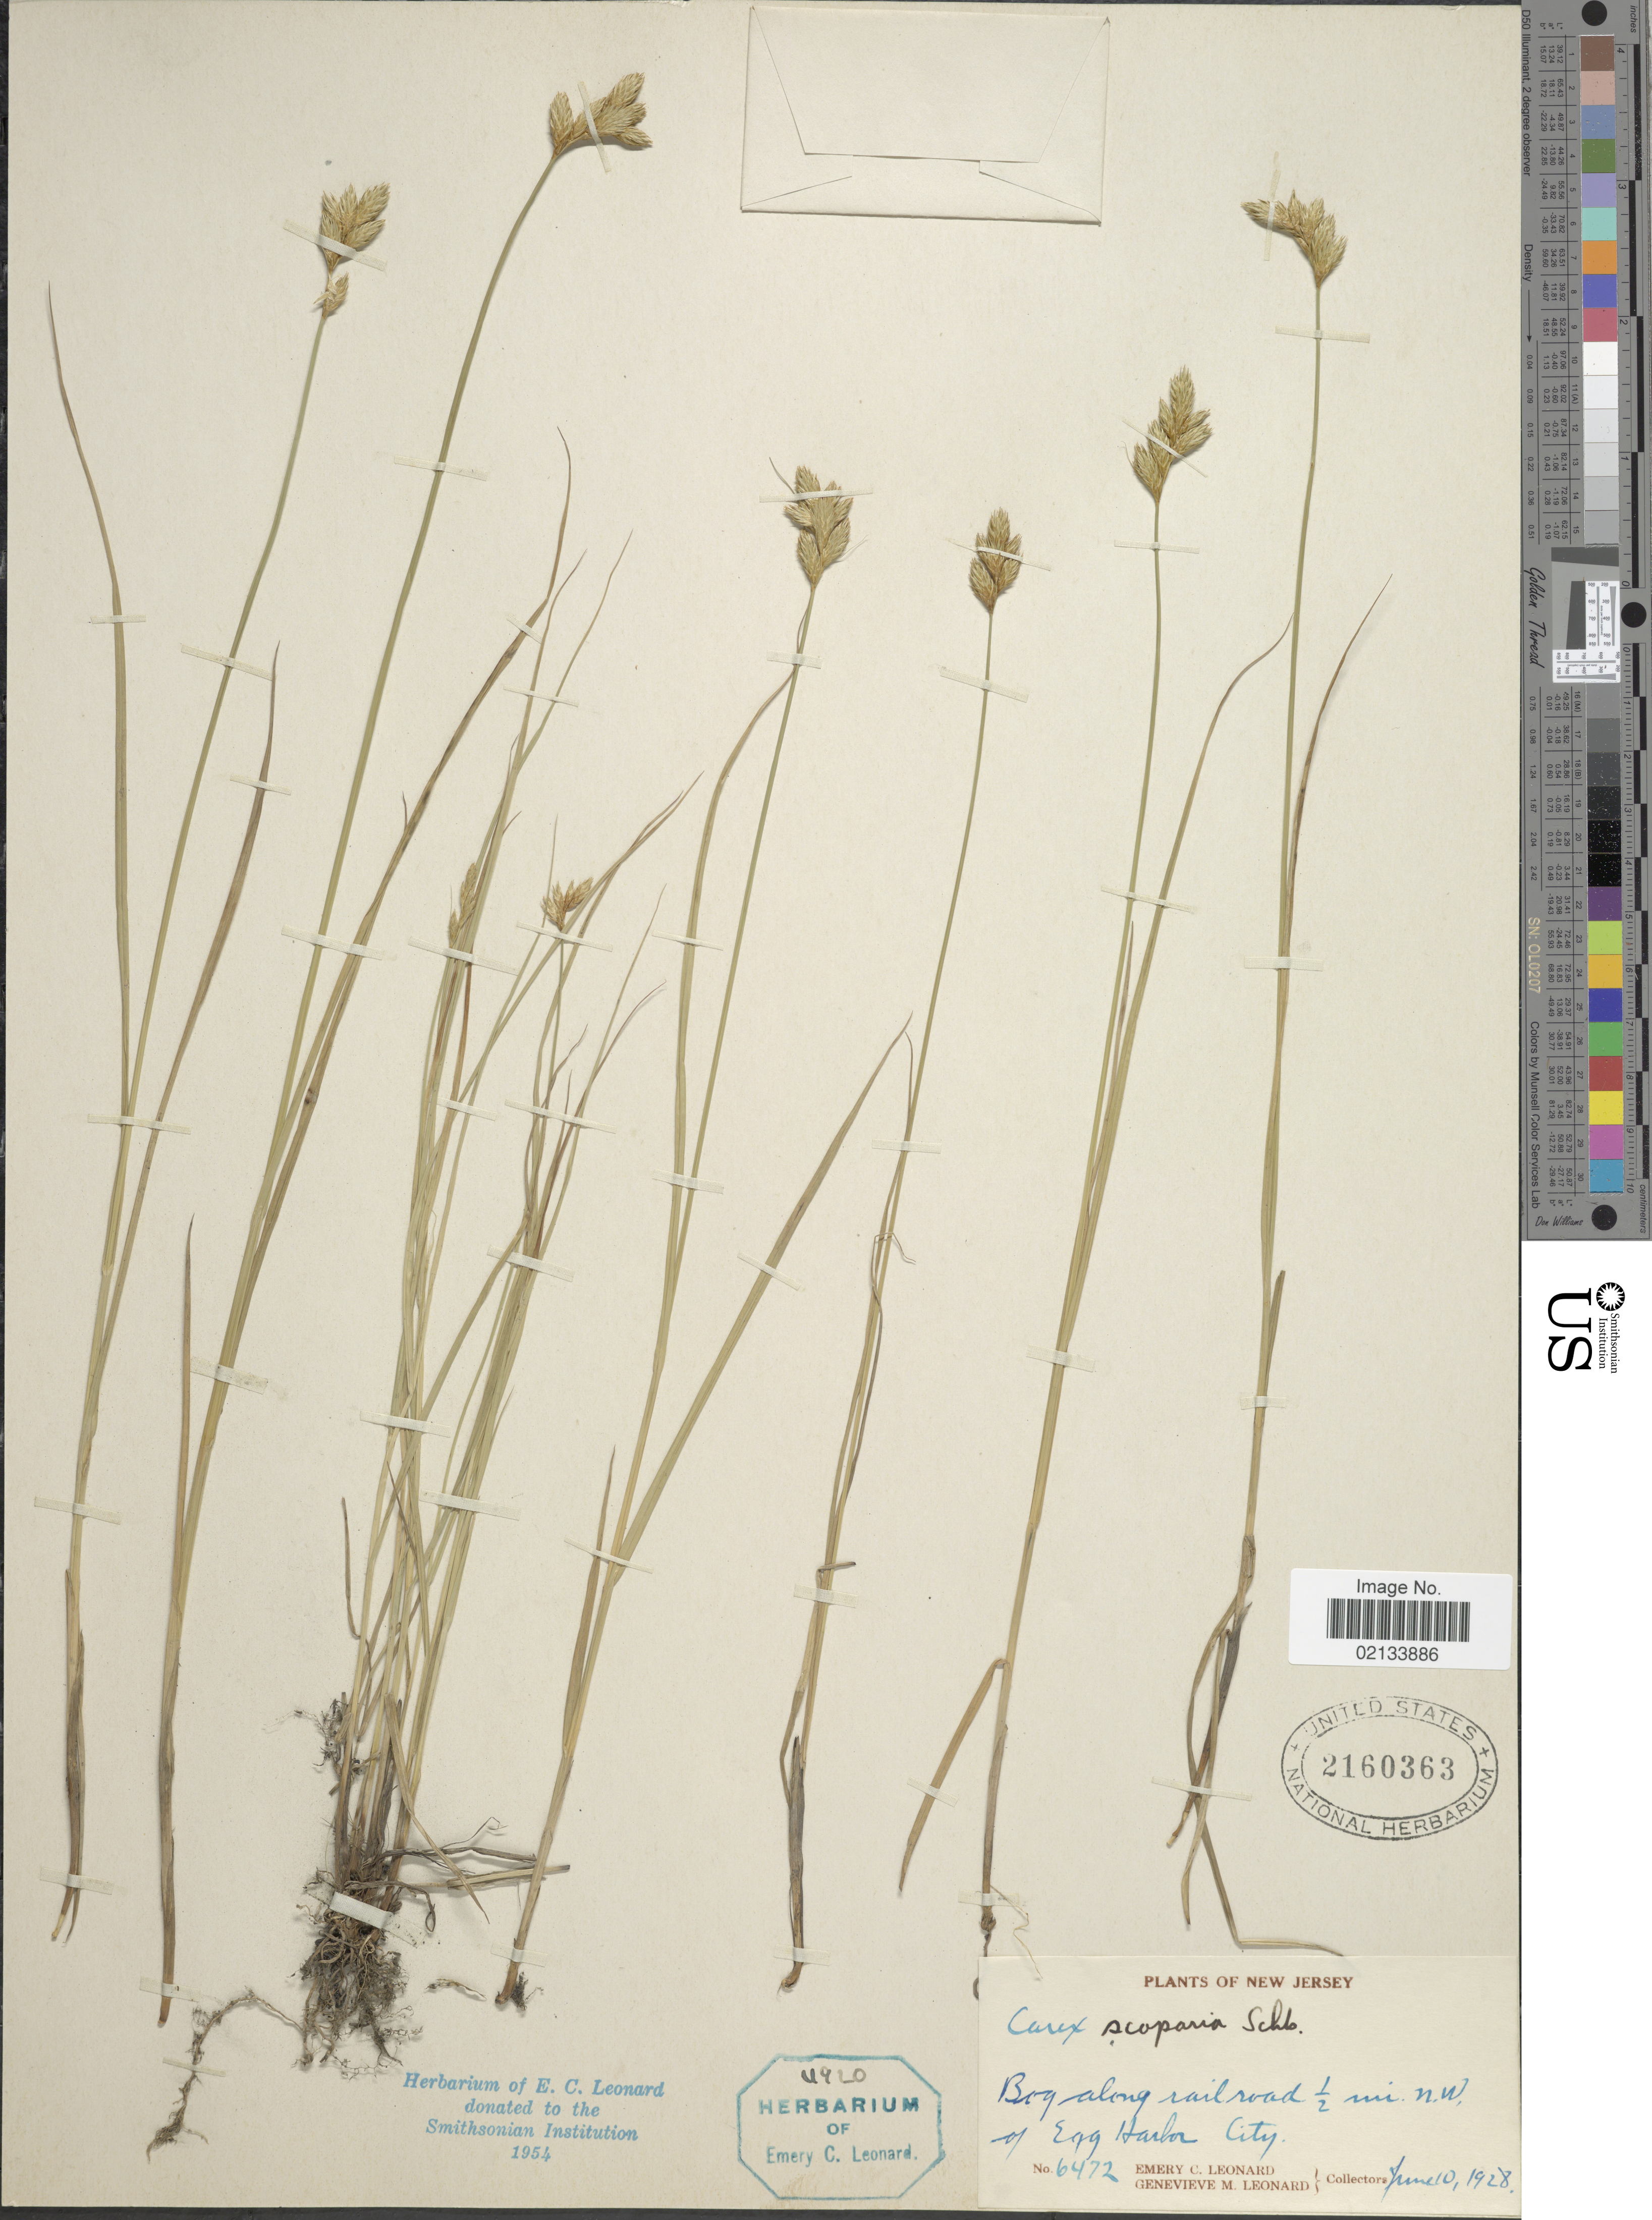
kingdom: Plantae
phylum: Tracheophyta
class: Liliopsida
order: Poales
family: Cyperaceae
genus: Carex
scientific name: Carex scoparia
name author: Schkuhr ex Willd.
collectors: E. C. Leonard & G. M. Leonard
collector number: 6472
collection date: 1928-06-10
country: United States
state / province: New Jersey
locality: Bog along railroad 1/2 mi. N.W. of Egg Harbor City.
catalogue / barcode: US 2160363